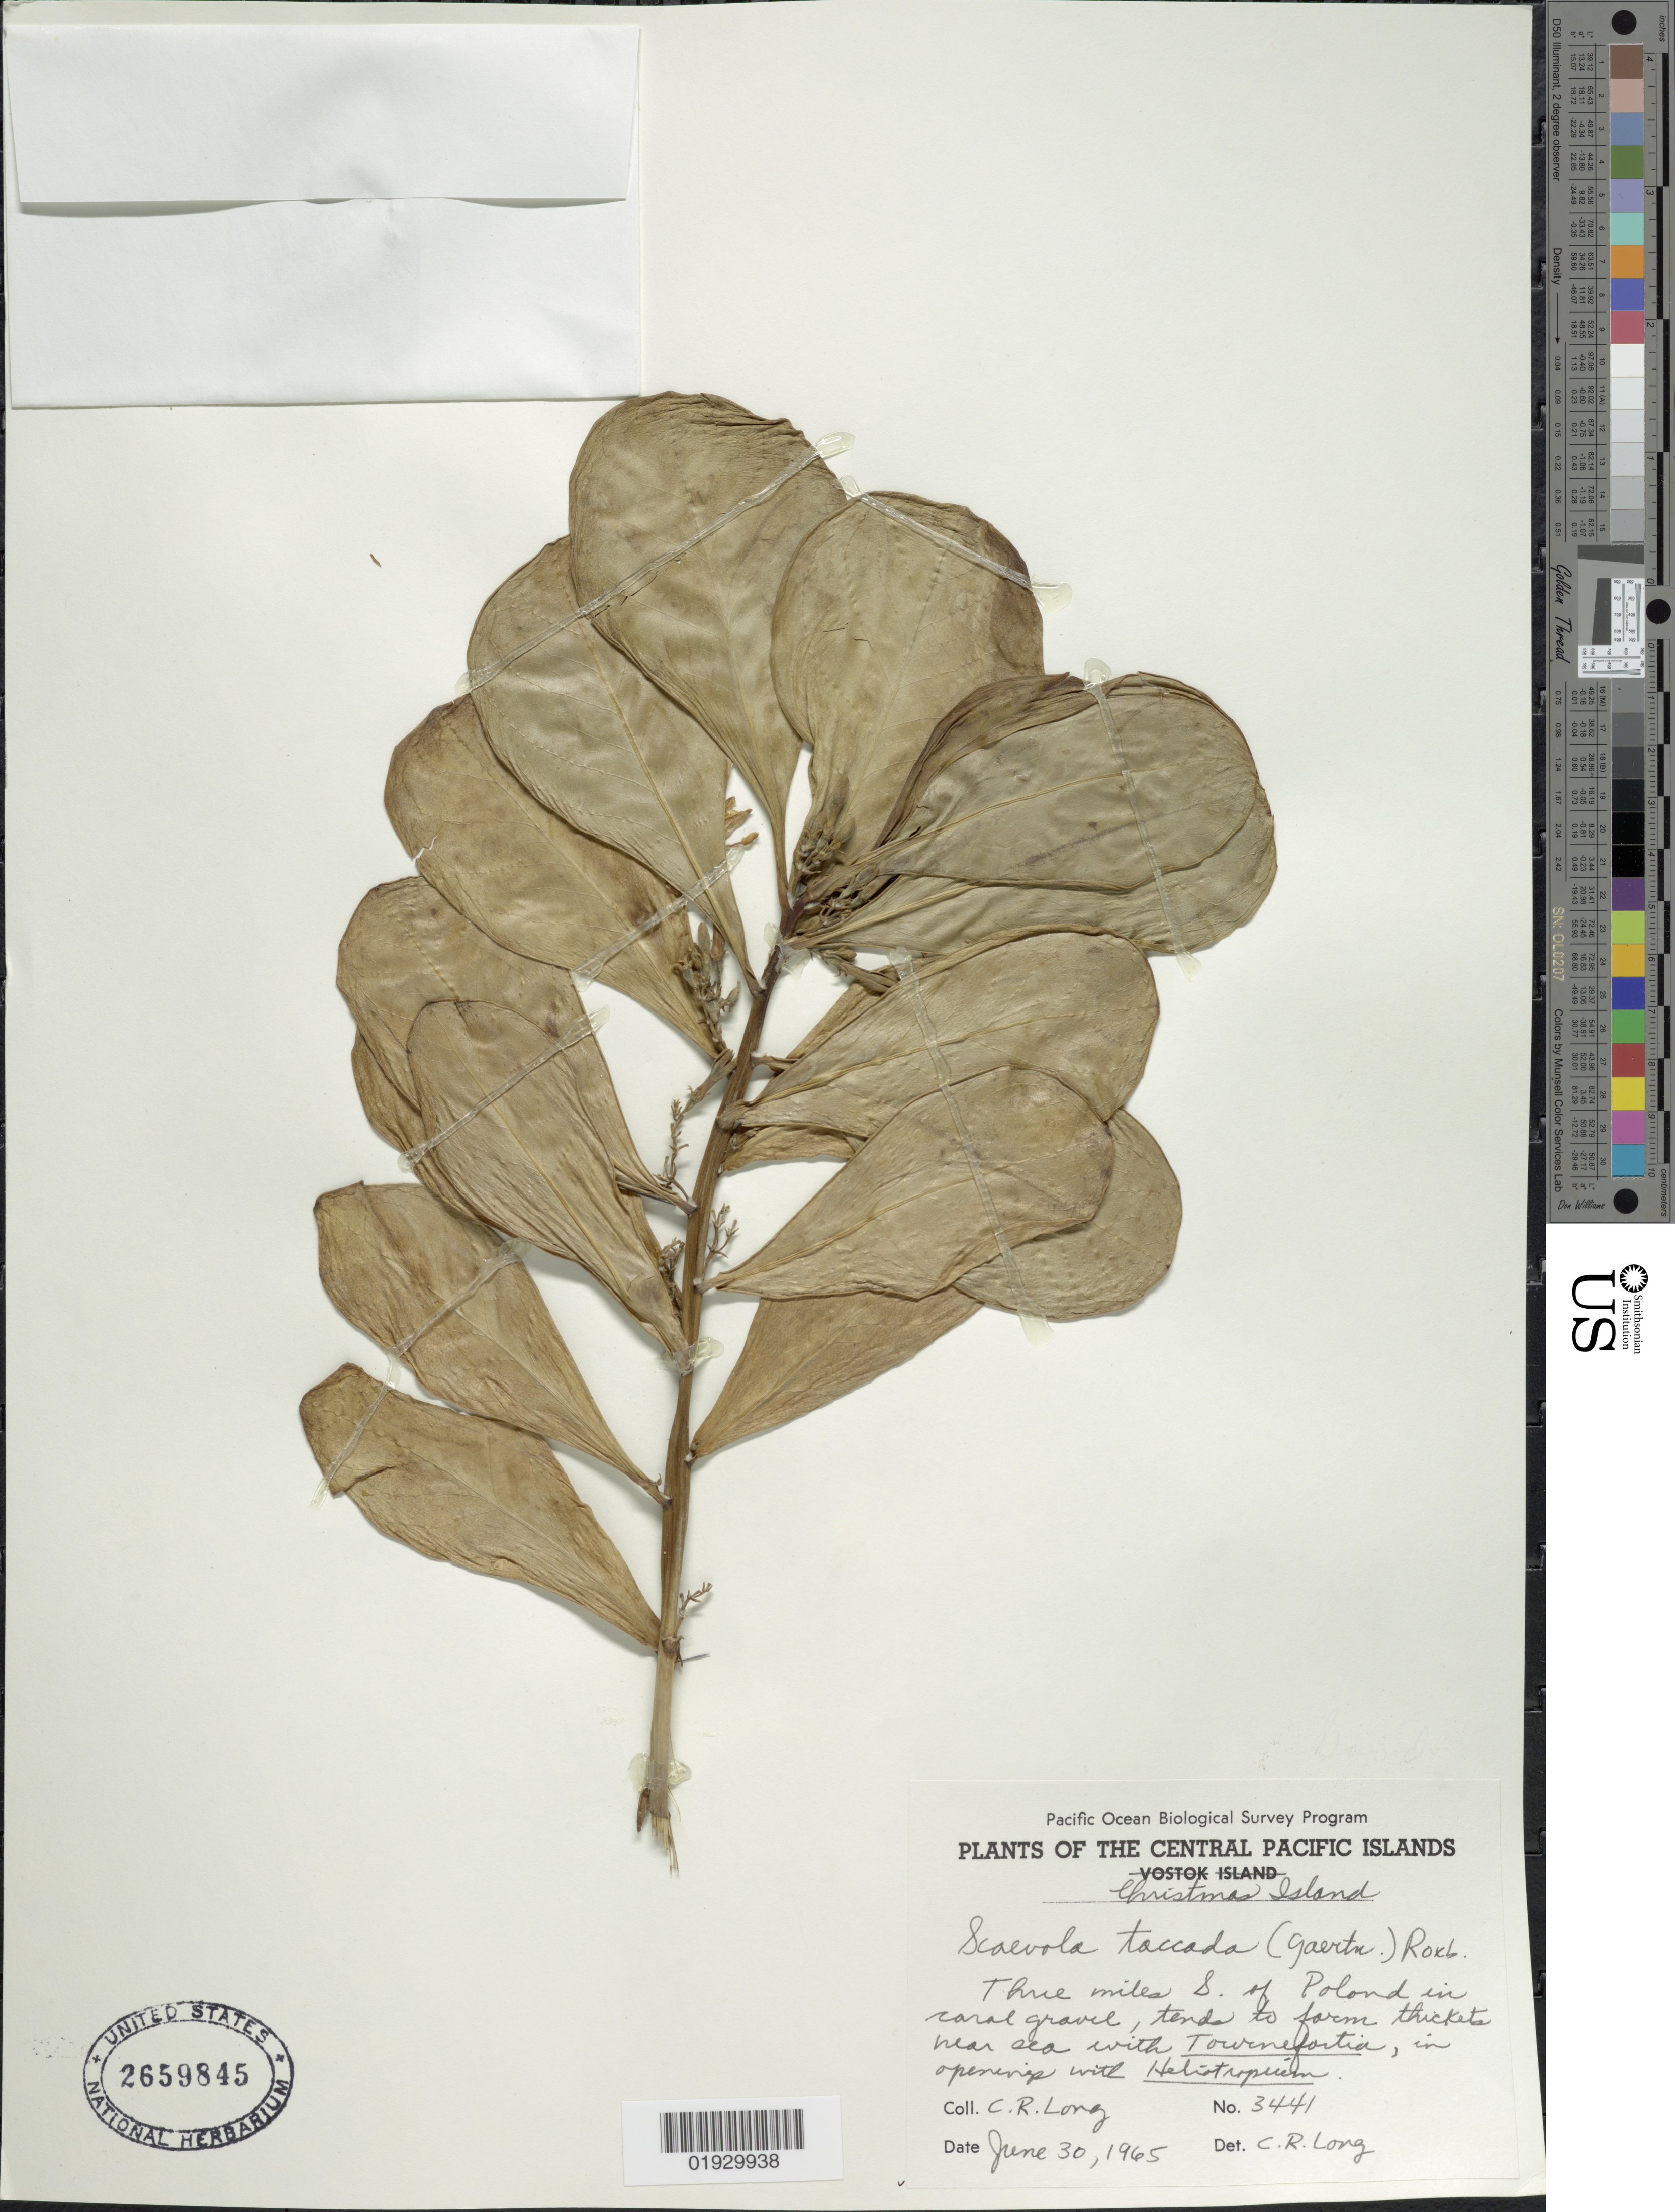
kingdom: Plantae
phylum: Tracheophyta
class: Magnoliopsida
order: Asterales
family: Goodeniaceae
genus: Scaevola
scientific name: Scaevola taccada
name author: (Gaertn.) Roxb.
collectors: C. R. Long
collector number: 3441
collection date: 1965-06-30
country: Australia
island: Christmas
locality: Central Pacific Islands. Christmas Island. Three miles S. of Polond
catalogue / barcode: US 2659845